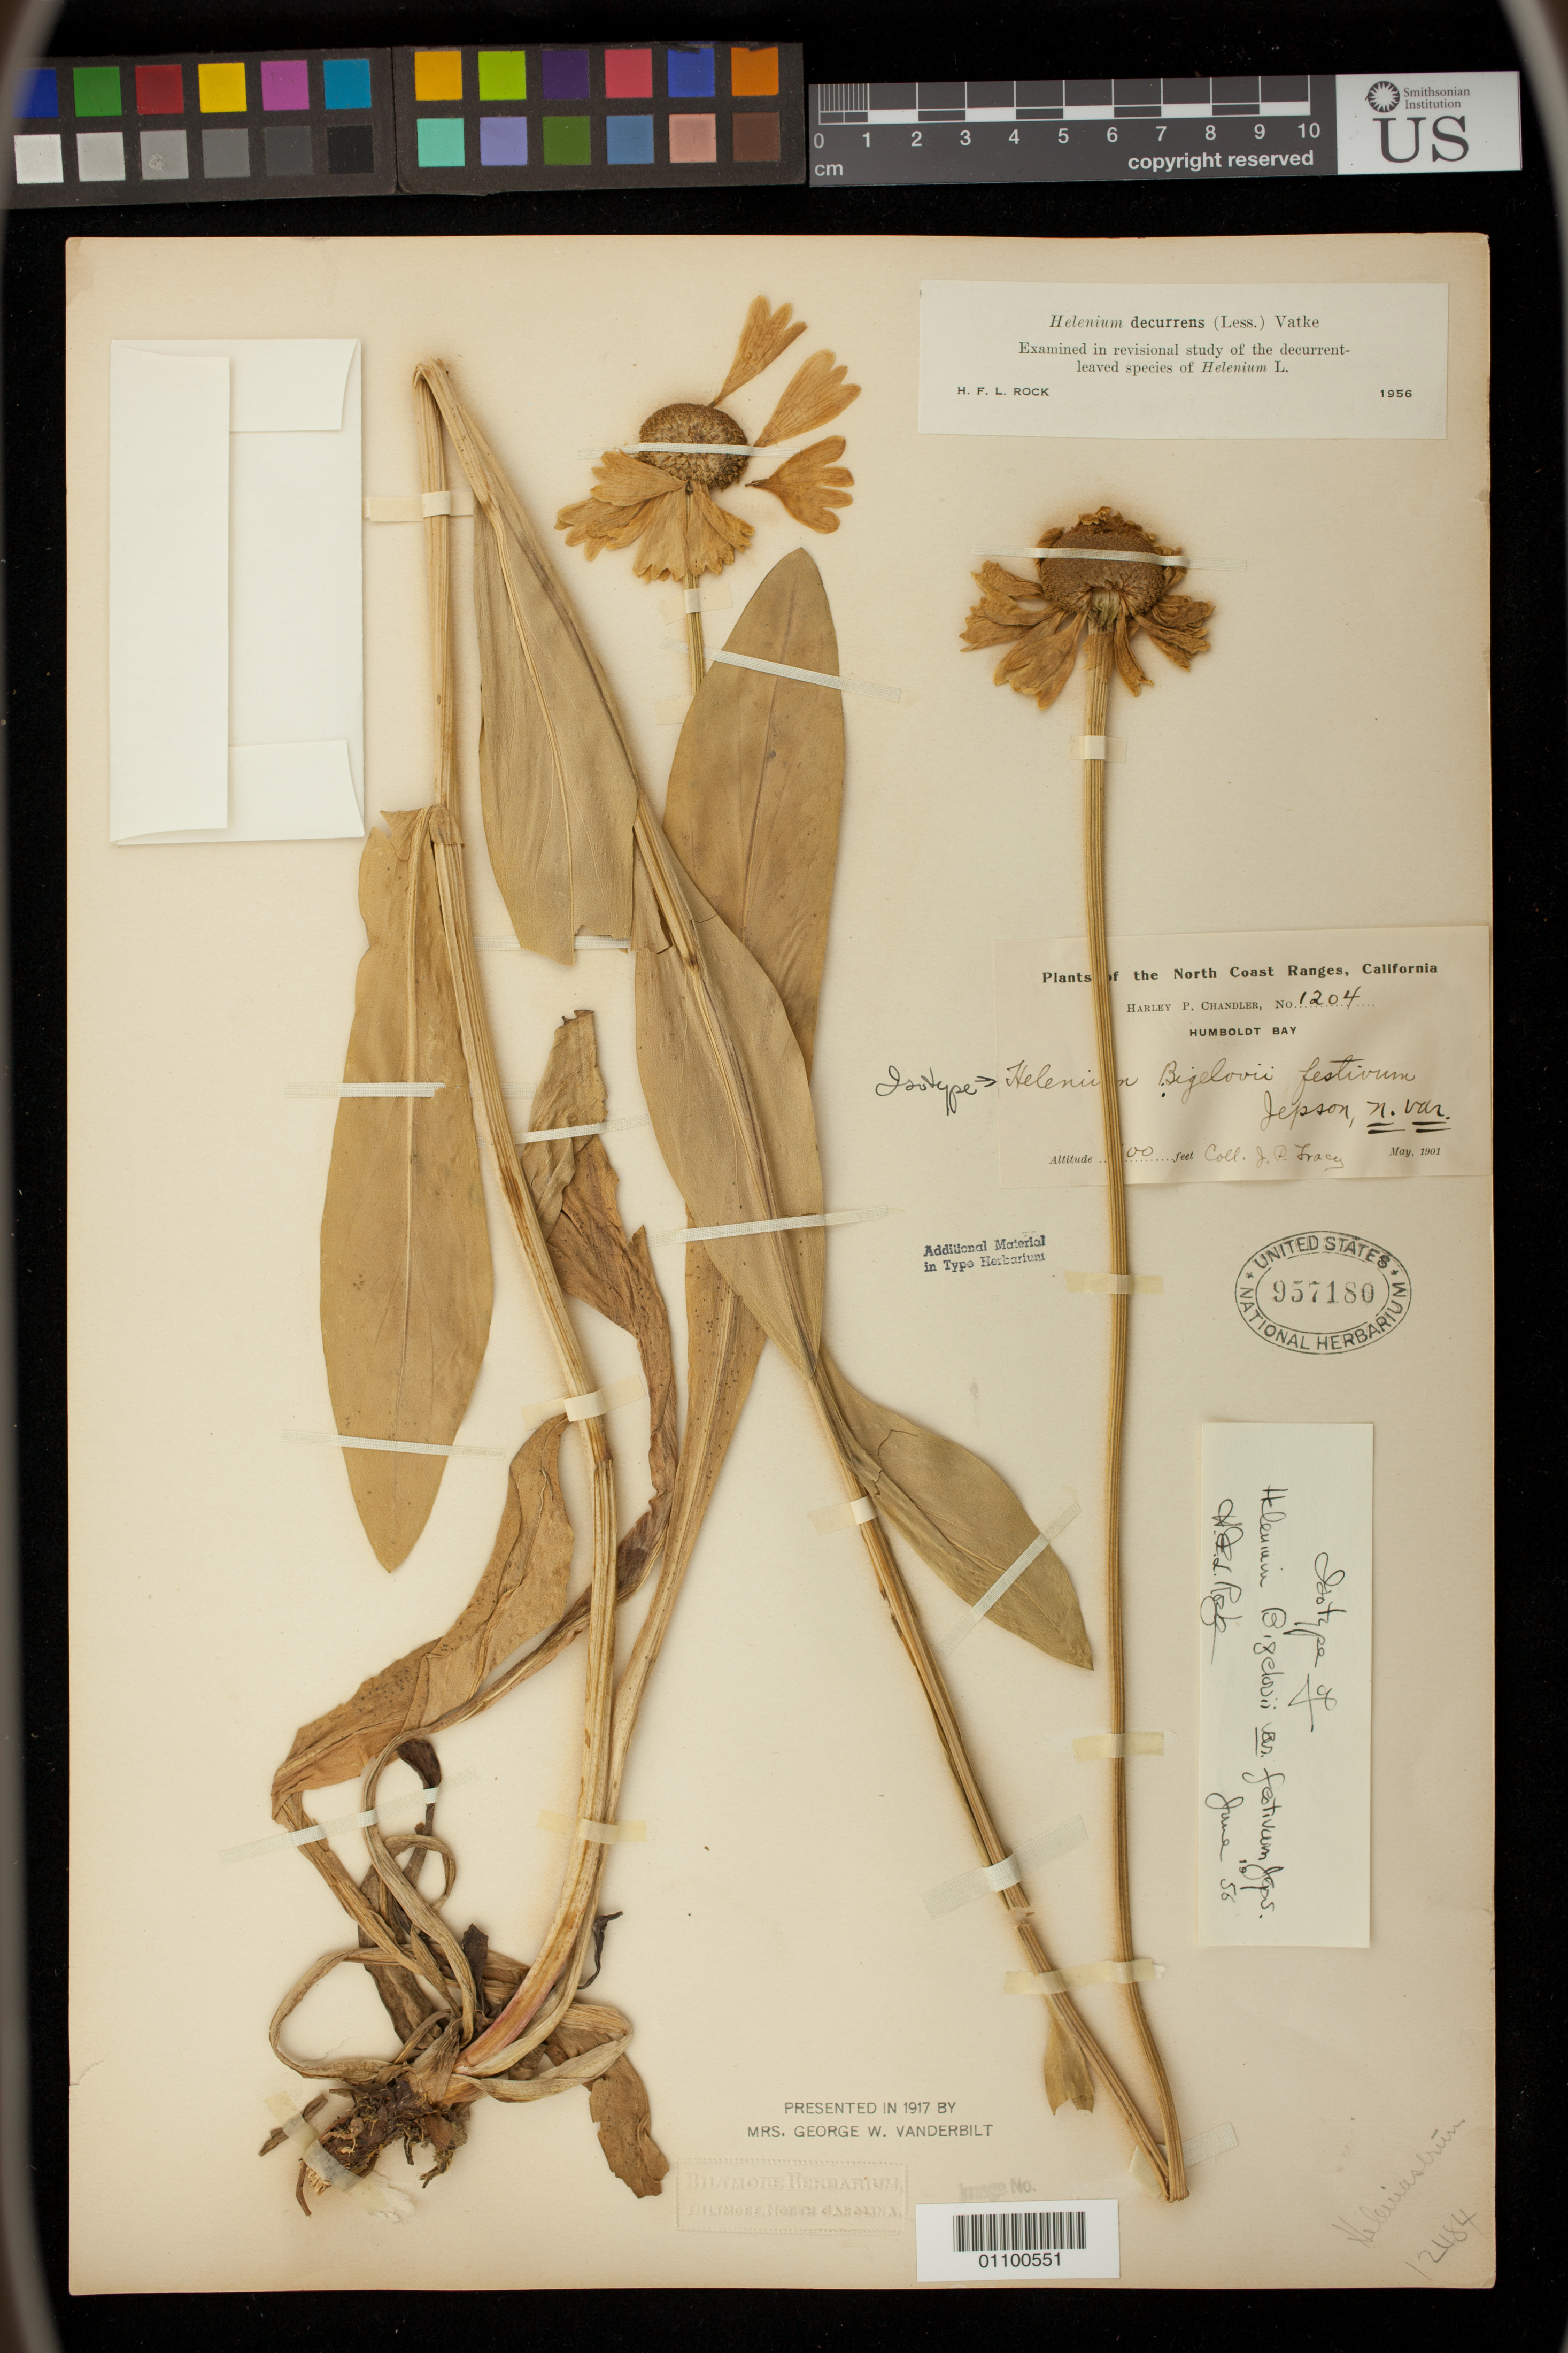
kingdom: Plantae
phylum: Tracheophyta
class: Magnoliopsida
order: Asterales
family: Asteraceae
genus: Helenium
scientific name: Helenium bigelovii var. festivum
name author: Jeps.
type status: Isotype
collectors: J. Tracy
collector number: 1204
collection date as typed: May 1901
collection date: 1901-05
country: United States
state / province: California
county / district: Humboldt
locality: Humboldt Bay.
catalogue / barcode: US 957180